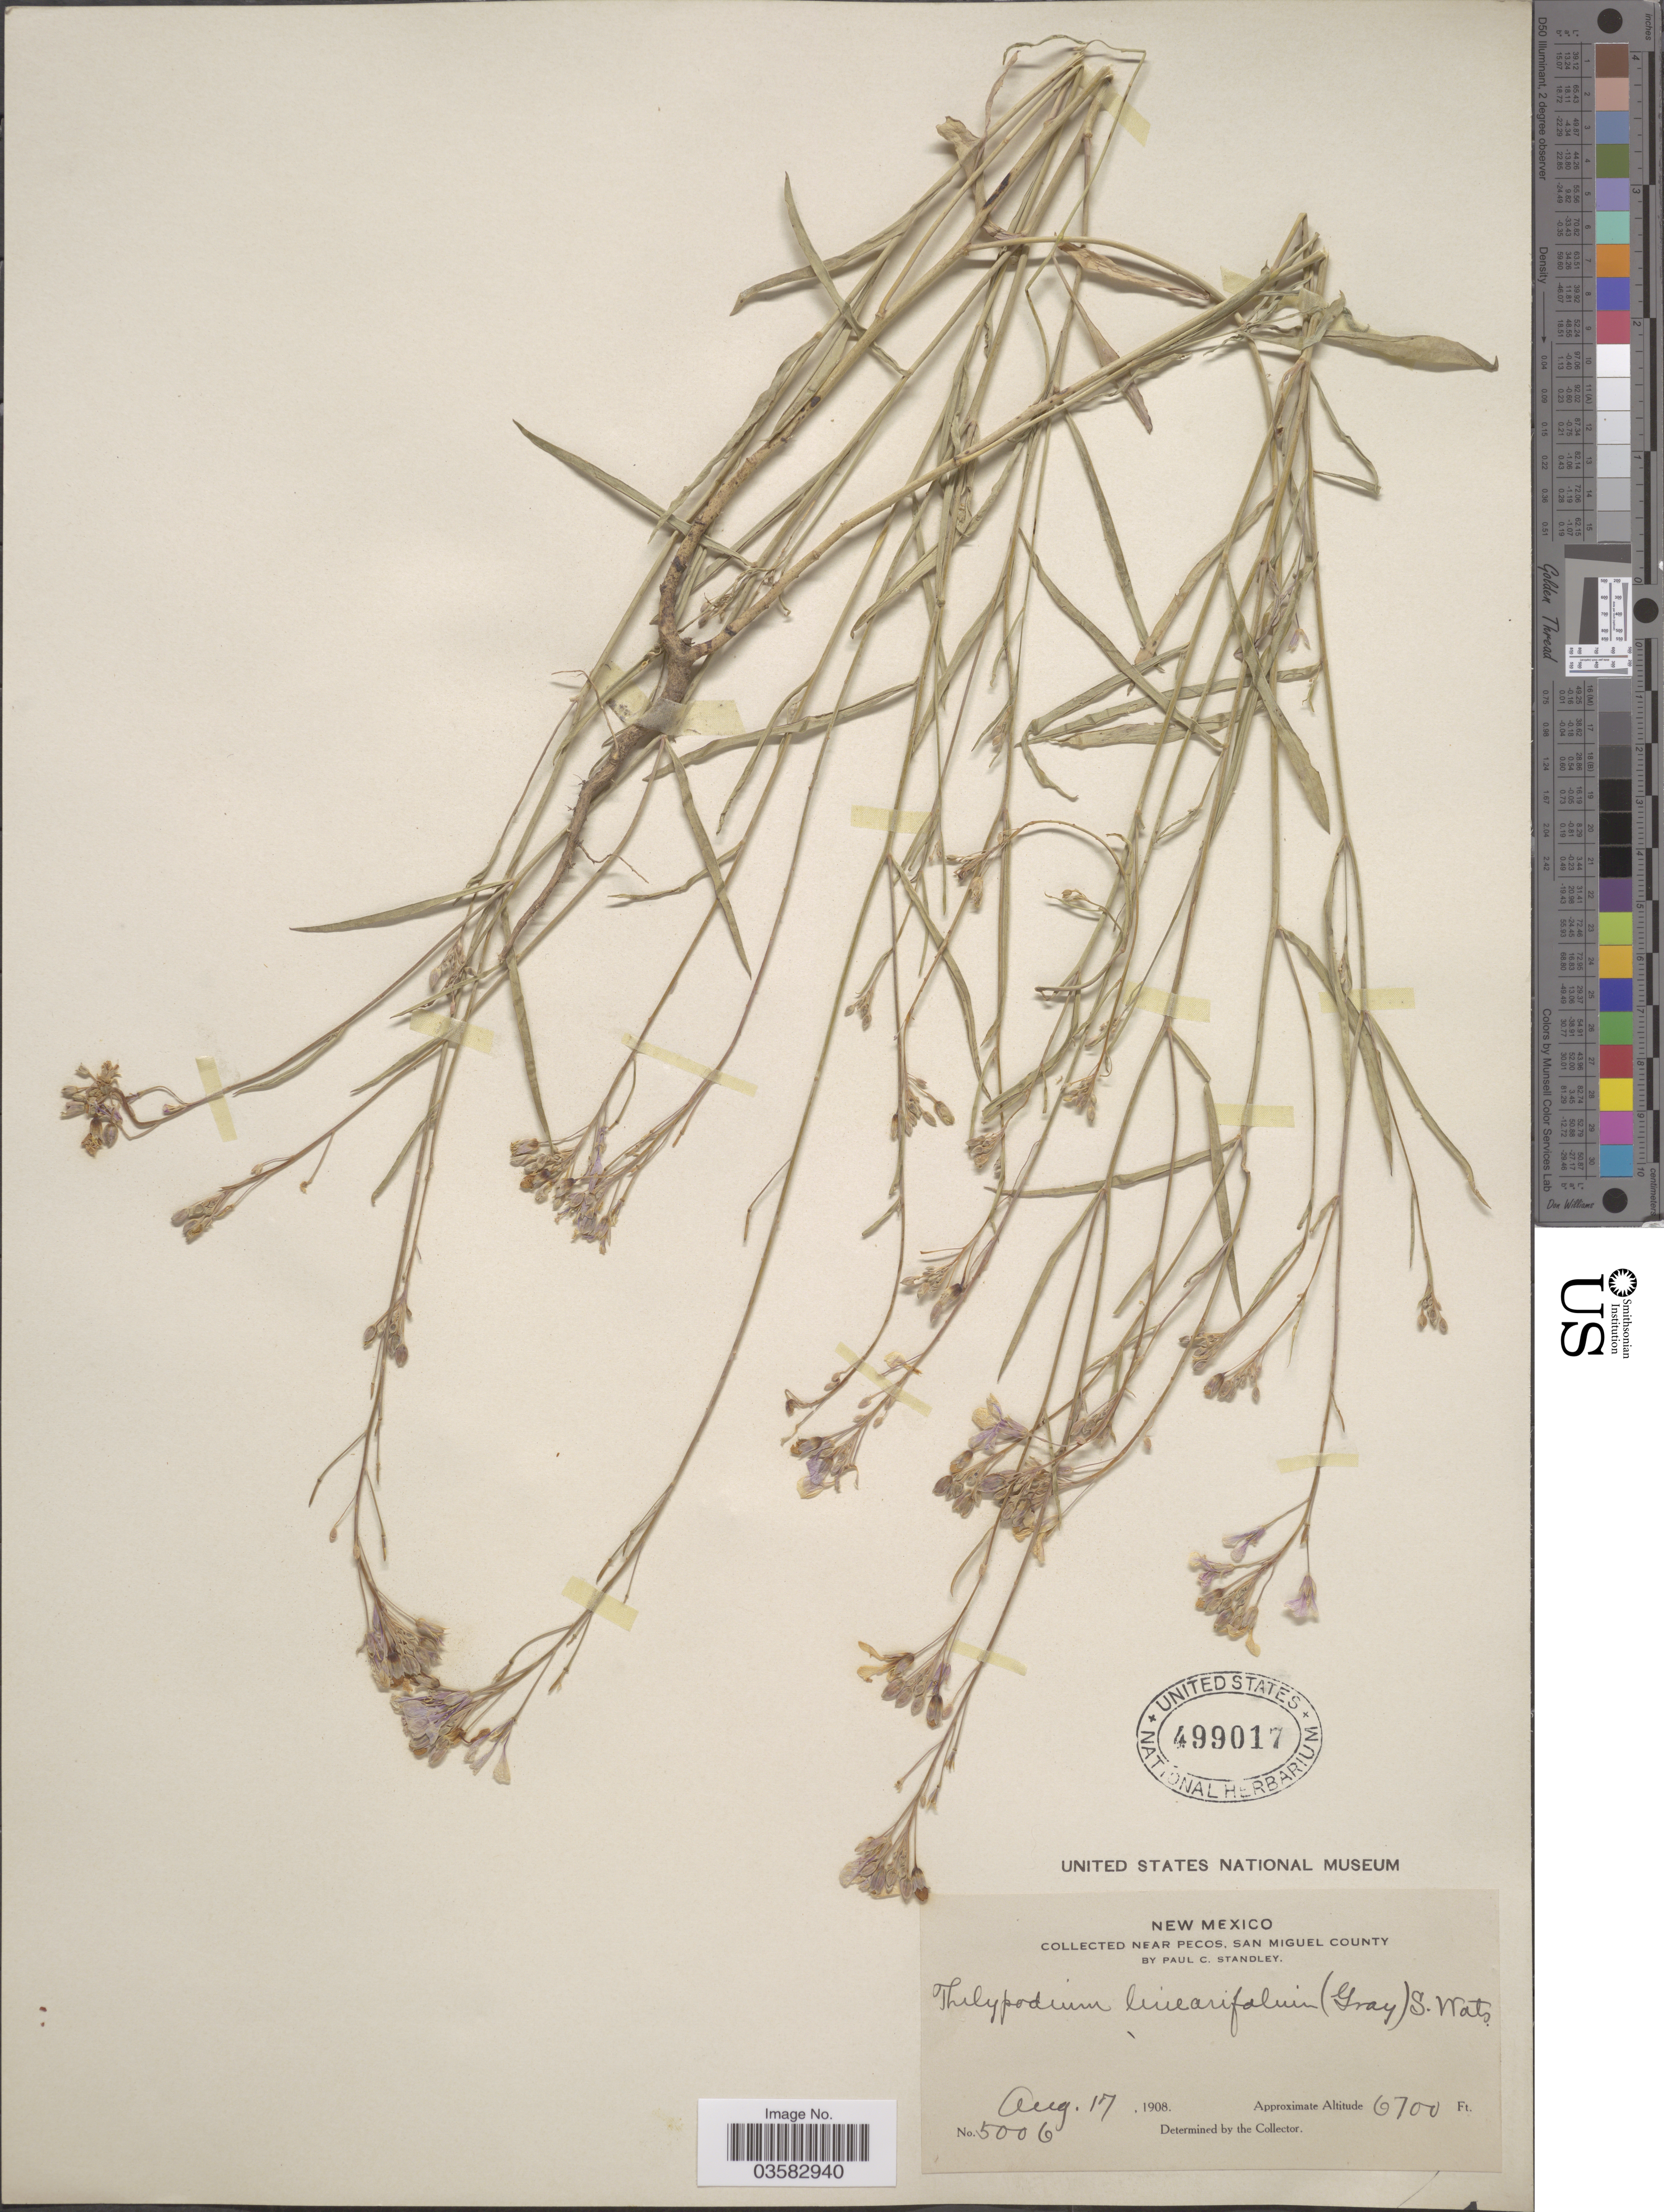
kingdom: Plantae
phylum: Tracheophyta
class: Magnoliopsida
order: Brassicales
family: Brassicaceae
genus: Sisymbrium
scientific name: Sisymbrium linearifolium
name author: (A. Gray) Payson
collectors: P. C. Standley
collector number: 5006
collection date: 1908-08-17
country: United States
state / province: New Mexico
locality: Near Pecos, San Miguel County.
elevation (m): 2042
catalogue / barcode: US 499017